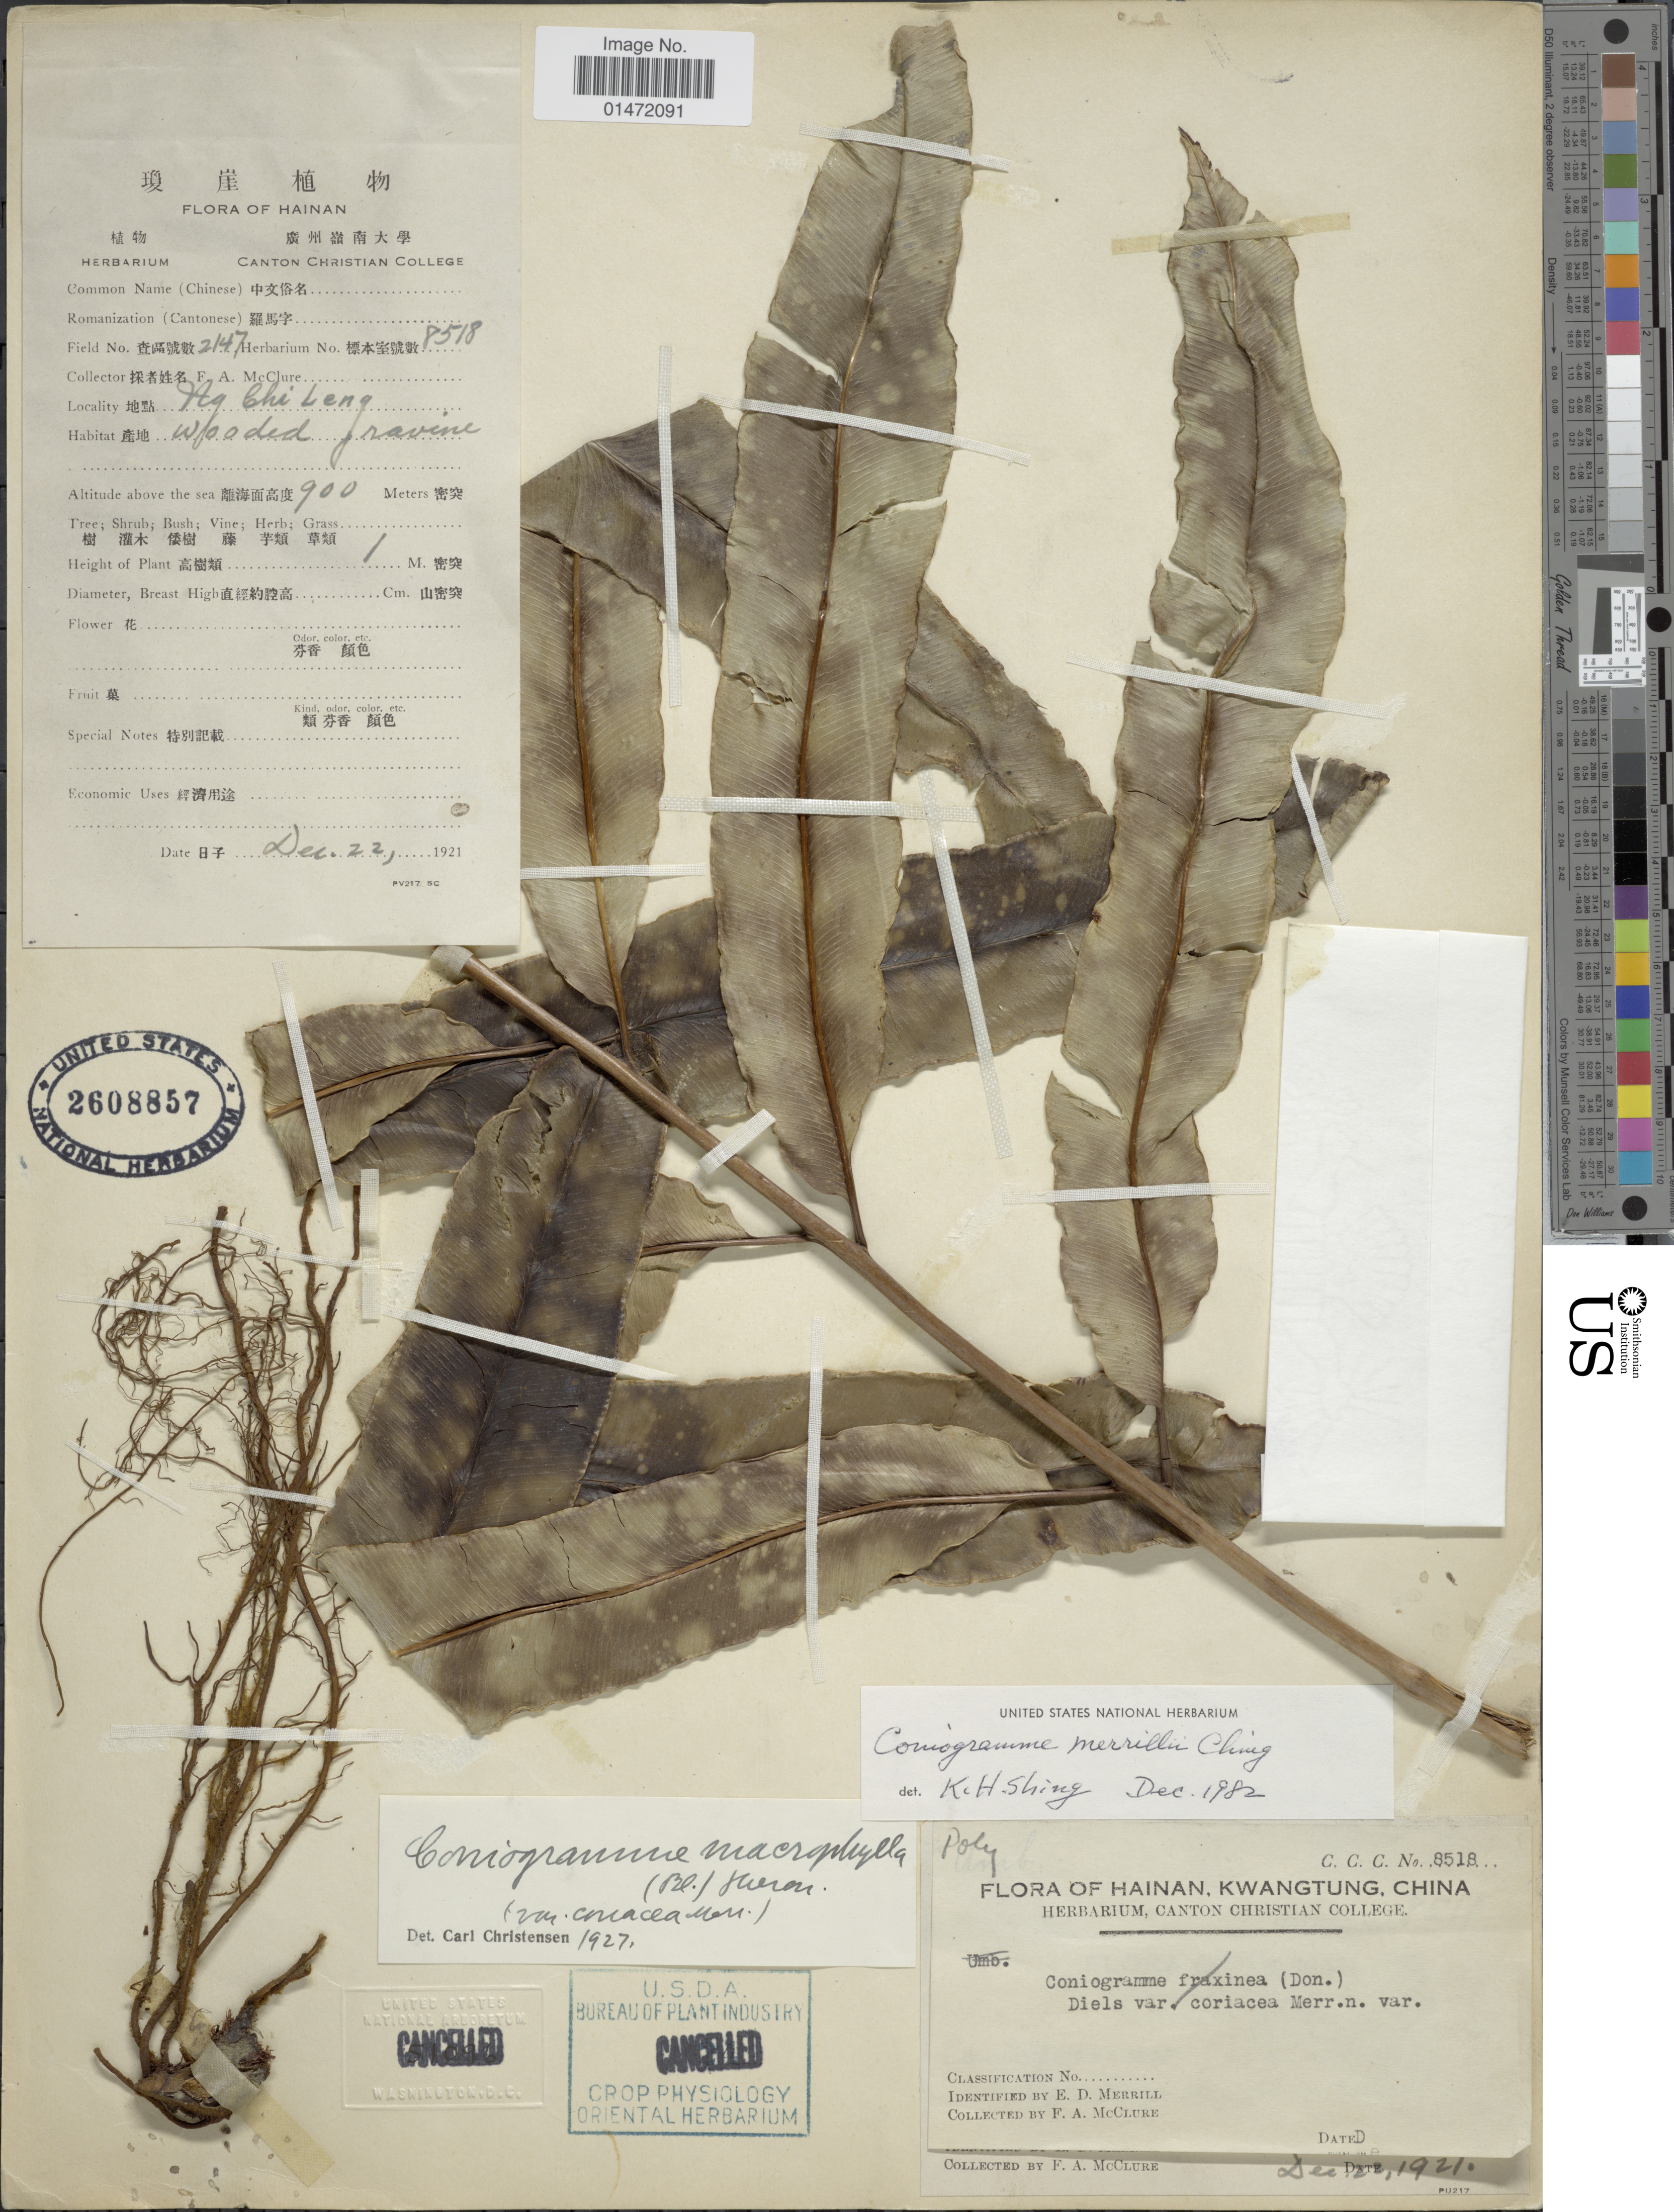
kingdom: Plantae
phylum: Tracheophyta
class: Polypodiopsida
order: Polypodiales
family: Pteridaceae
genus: Coniogramme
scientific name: Coniogramme merrillii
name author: Ching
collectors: F. A. McClure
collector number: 2147/8518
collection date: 1921-12-22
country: China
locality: Hainan, Kwangtung. Ag Chi Leng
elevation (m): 900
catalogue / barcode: US 2608857